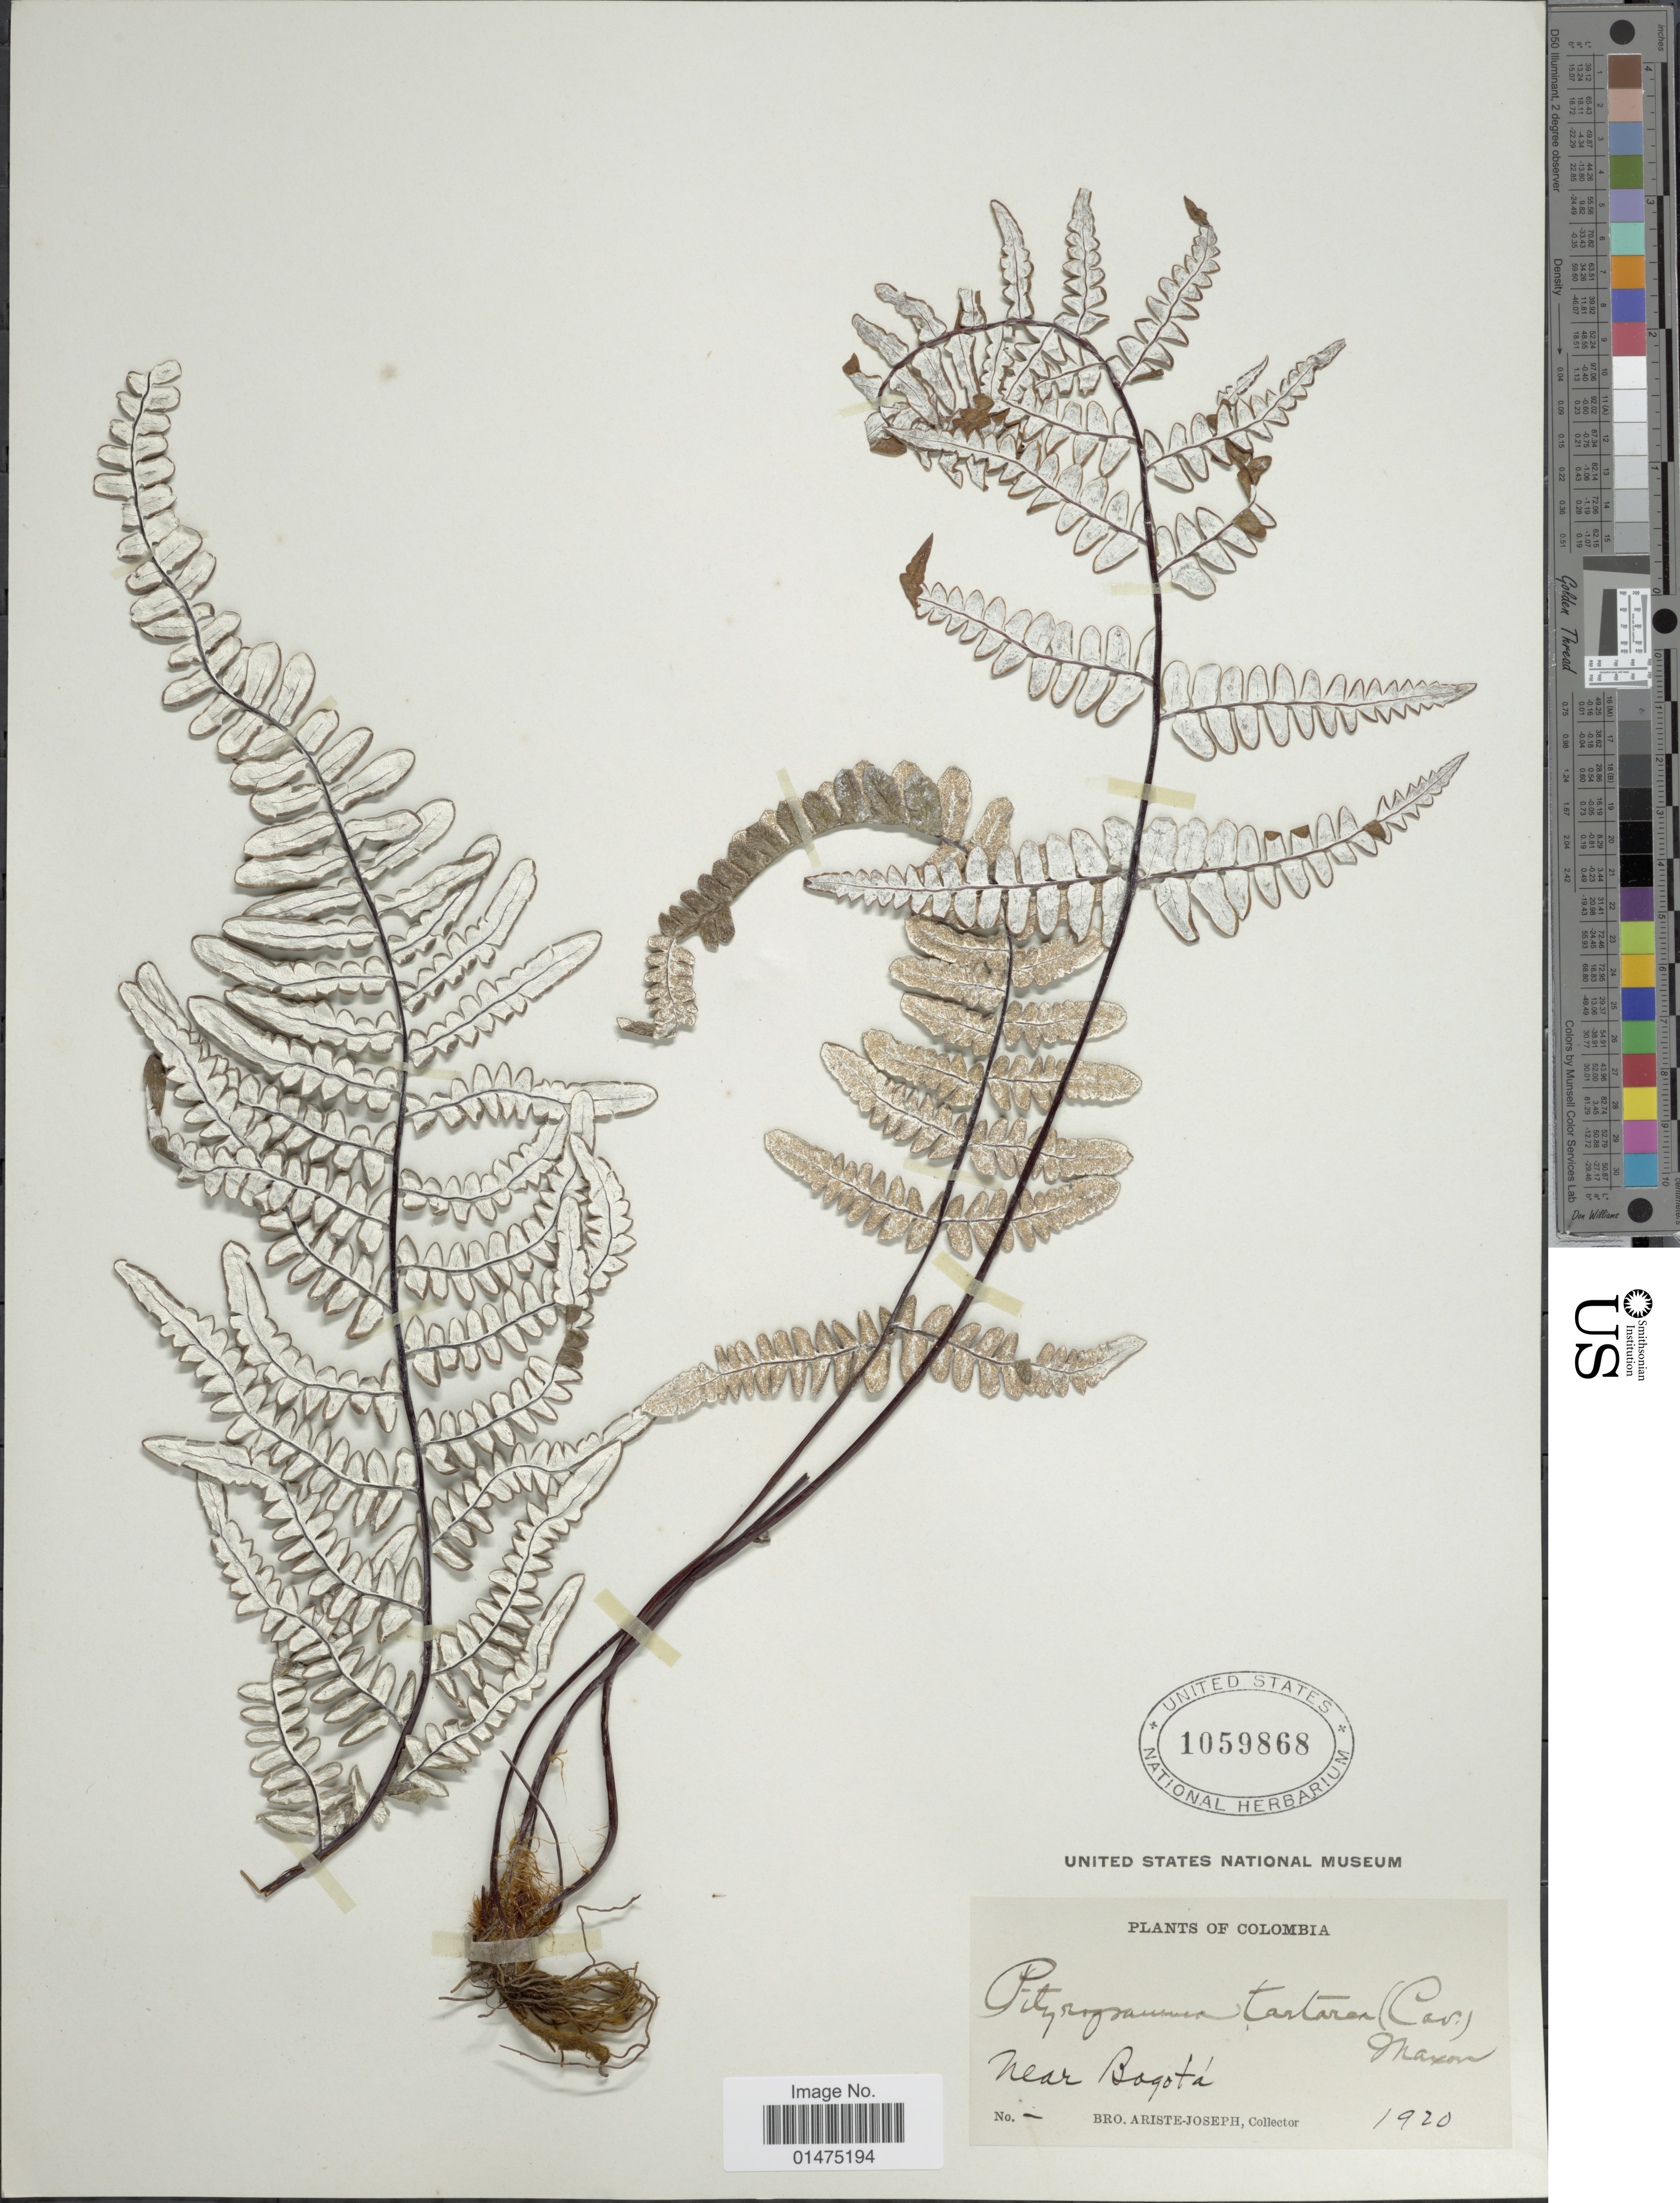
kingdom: Plantae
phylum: Tracheophyta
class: Polypodiopsida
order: Polypodiales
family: Pteridaceae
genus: Pityrogramma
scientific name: Pityrogramma tartarea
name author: (Cav.) Maxon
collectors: Bro. Ariste-Joseph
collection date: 1920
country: Colombia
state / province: Bogota D.C.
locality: Near Bogotá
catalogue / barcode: US 1059868